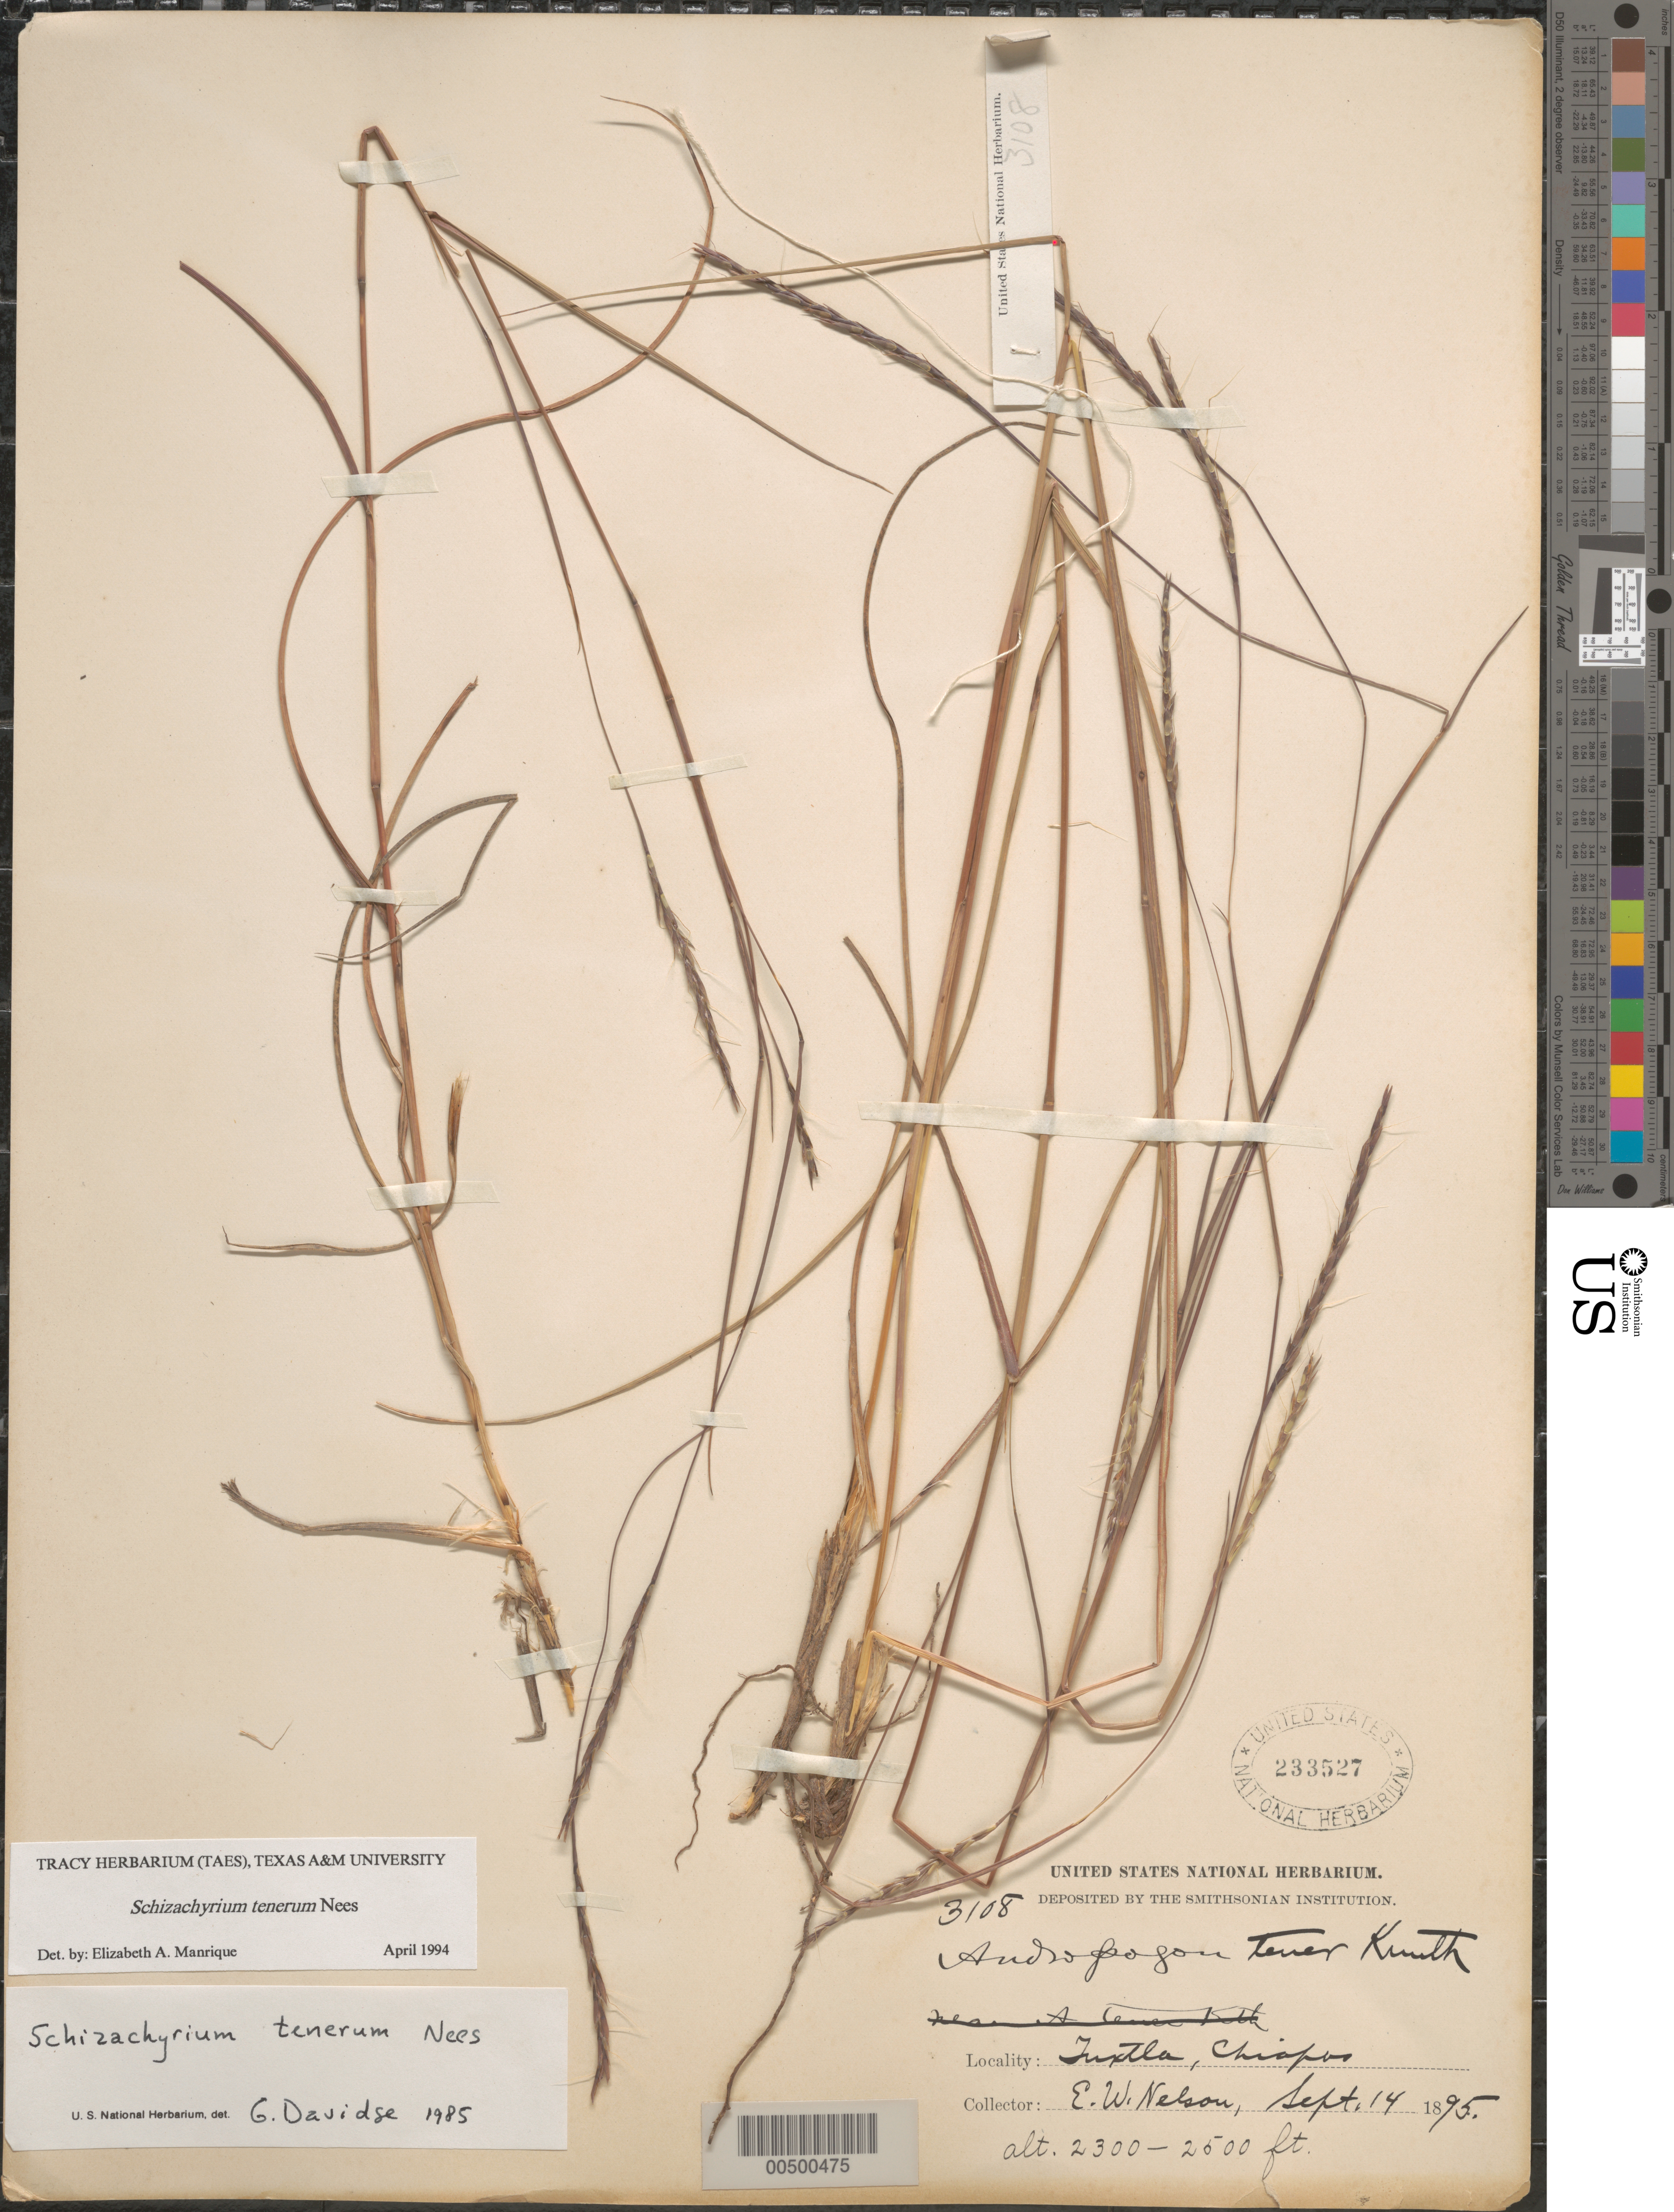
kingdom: Plantae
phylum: Tracheophyta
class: Liliopsida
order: Poales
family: Poaceae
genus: Schizachyrium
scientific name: Schizachyrium tenerum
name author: Nees in Mart.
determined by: Manrique, E. A.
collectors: E. W. Nelson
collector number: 3108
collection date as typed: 14 Sep 1895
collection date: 1895-09-14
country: Mexico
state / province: Chiapas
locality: Tuxtla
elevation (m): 701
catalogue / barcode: US 233527